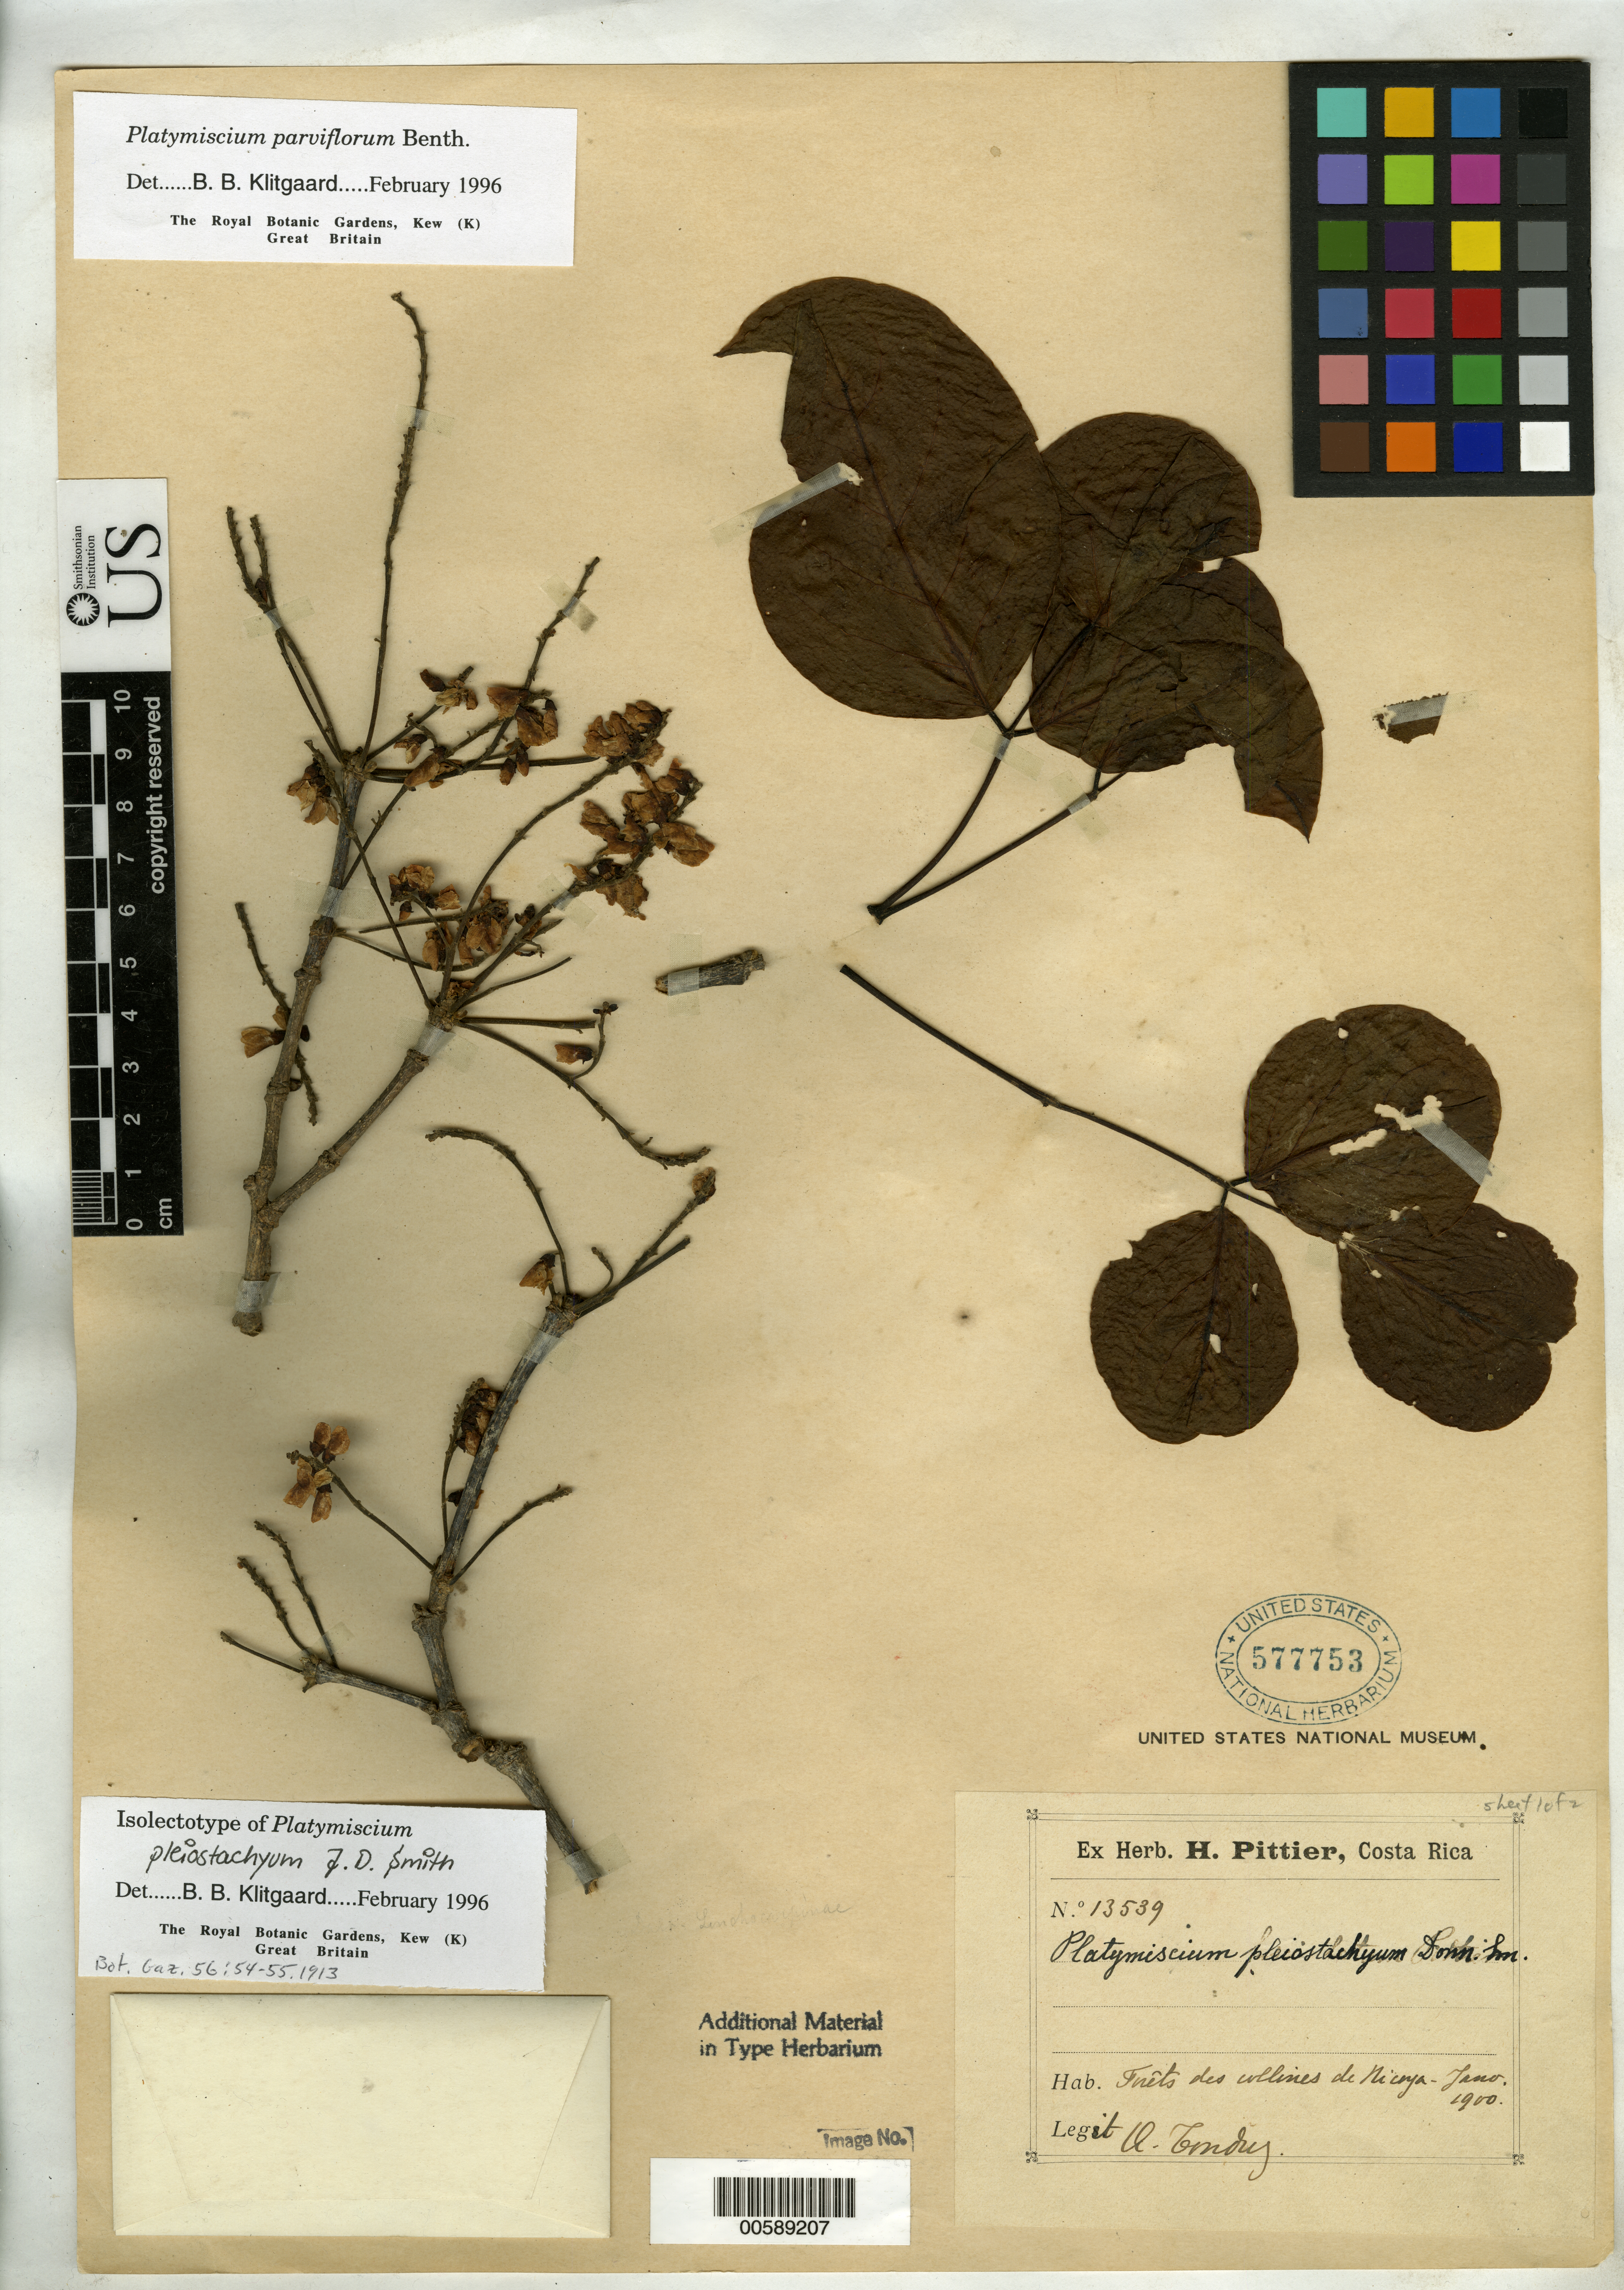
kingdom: Plantae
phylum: Tracheophyta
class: Magnoliopsida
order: Fabales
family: Fabaceae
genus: Platymiscium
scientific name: Platymiscium pleiostachyum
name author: Donn. Sm.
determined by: Klitgaard, B. B.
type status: Isolectotype; Type Collection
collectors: A. Tonduz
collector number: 13539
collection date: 1900-01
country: Costa Rica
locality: Forets des collines de Nicoya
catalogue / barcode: US 577753